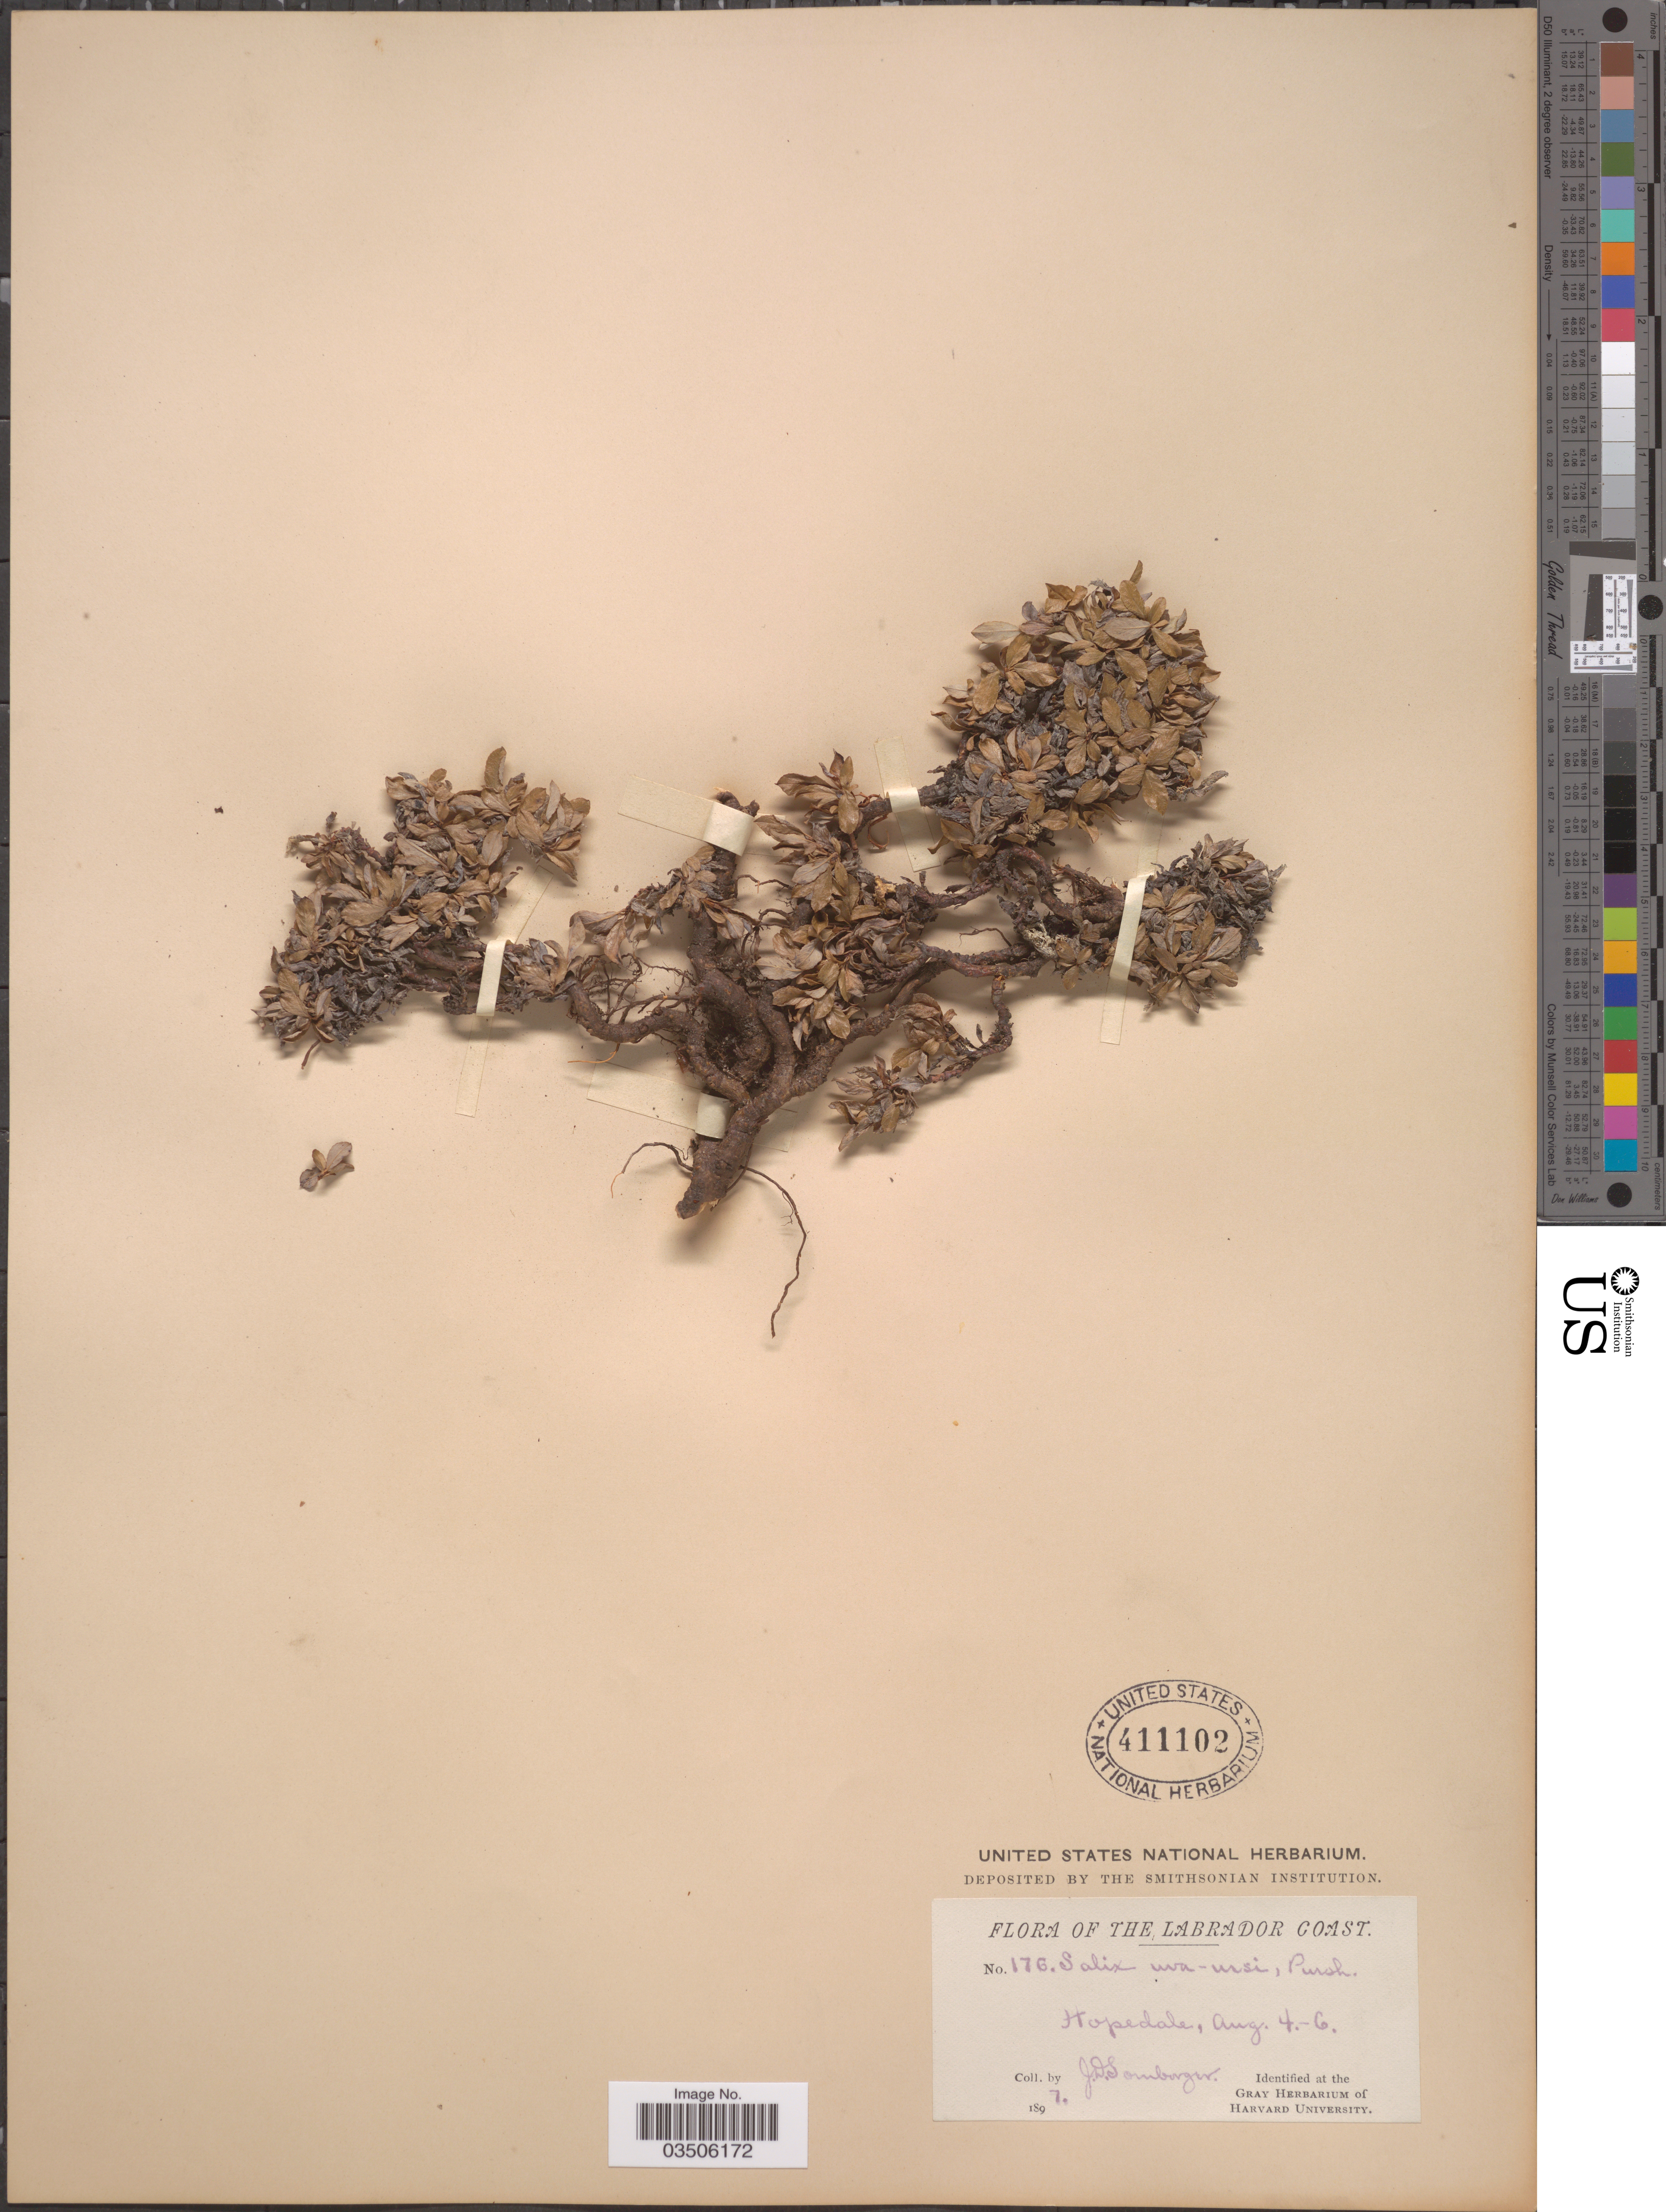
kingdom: Plantae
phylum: Tracheophyta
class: Magnoliopsida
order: Malpighiales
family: Salicaceae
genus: Salix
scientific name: Salix uva-ursi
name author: Pursh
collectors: J. Sornborger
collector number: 176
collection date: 1897-08-04/1897-08-06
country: Canada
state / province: Newfoundland and Labrador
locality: Labrador Coast. Hopedale.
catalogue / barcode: US 411102